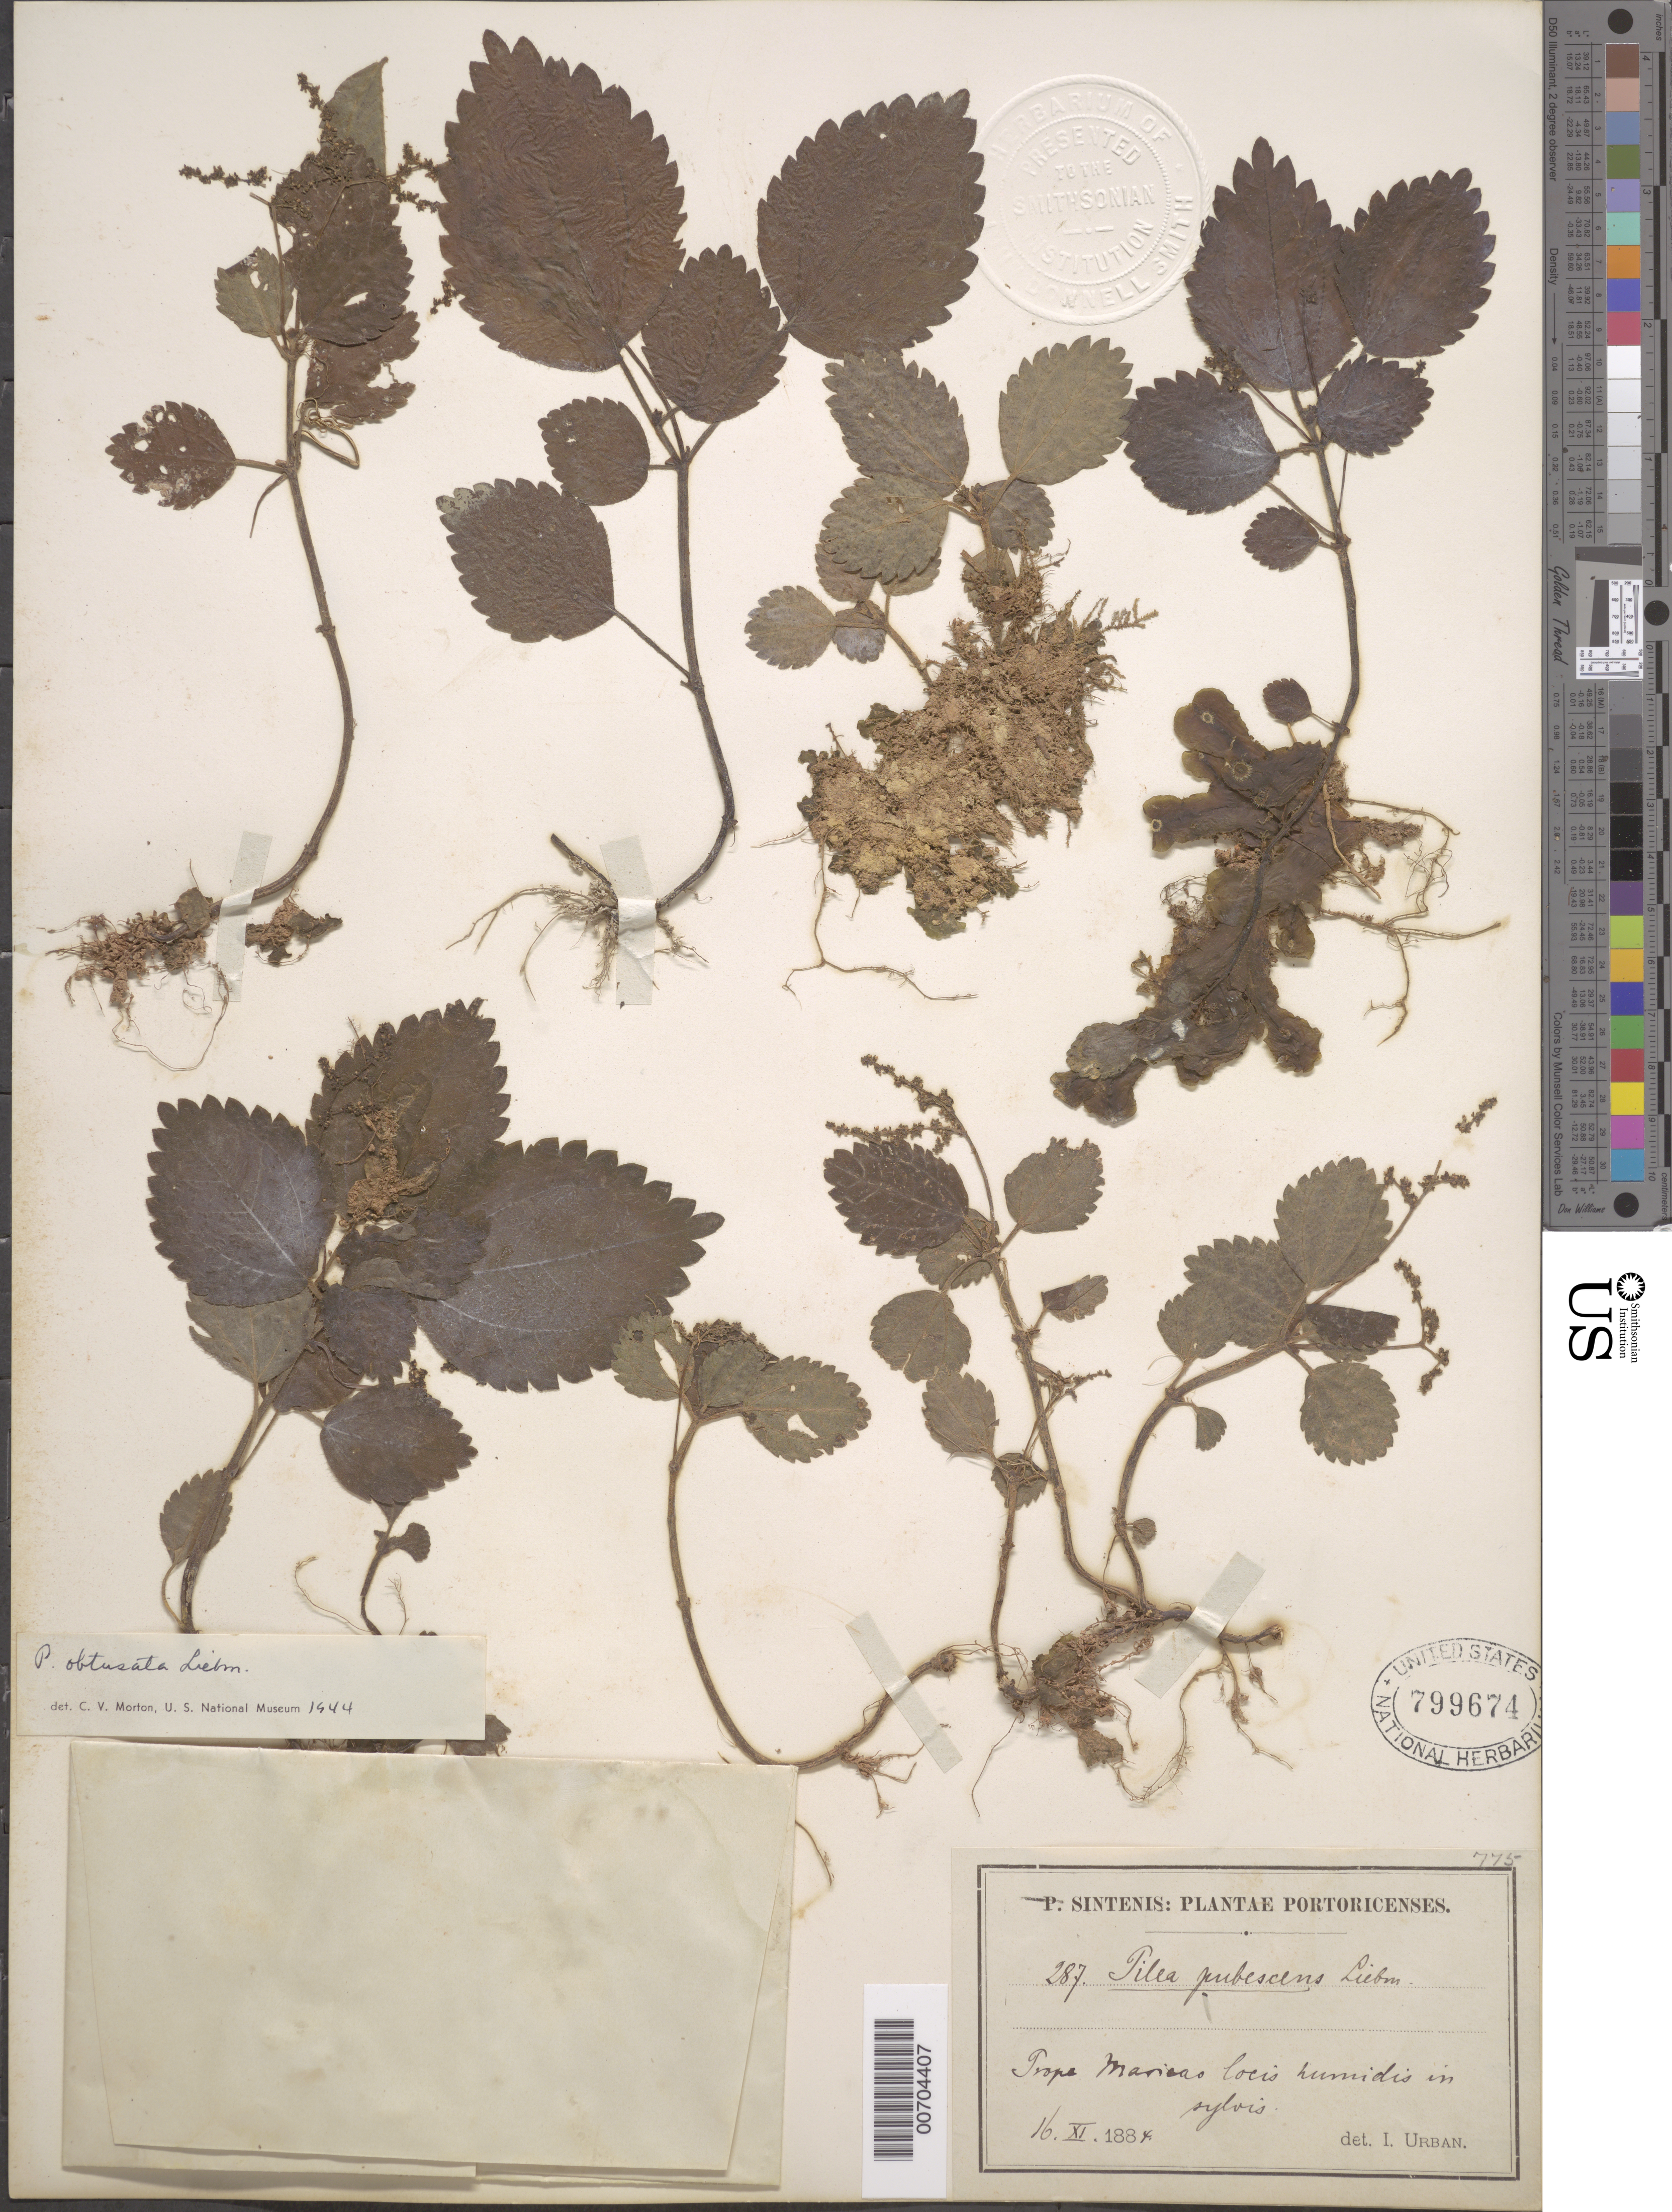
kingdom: Plantae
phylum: Tracheophyta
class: Magnoliopsida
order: Rosales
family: Urticaceae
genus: Pilea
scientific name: Pilea obtusata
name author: Liebm.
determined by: Morton, C. V.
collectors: P. Sintenis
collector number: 287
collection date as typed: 16 Nov 1884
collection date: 1884-11-16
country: Puerto Rico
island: Greater Antilles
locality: Prope Maricao locis humidis in sylvis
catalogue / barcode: US 799674